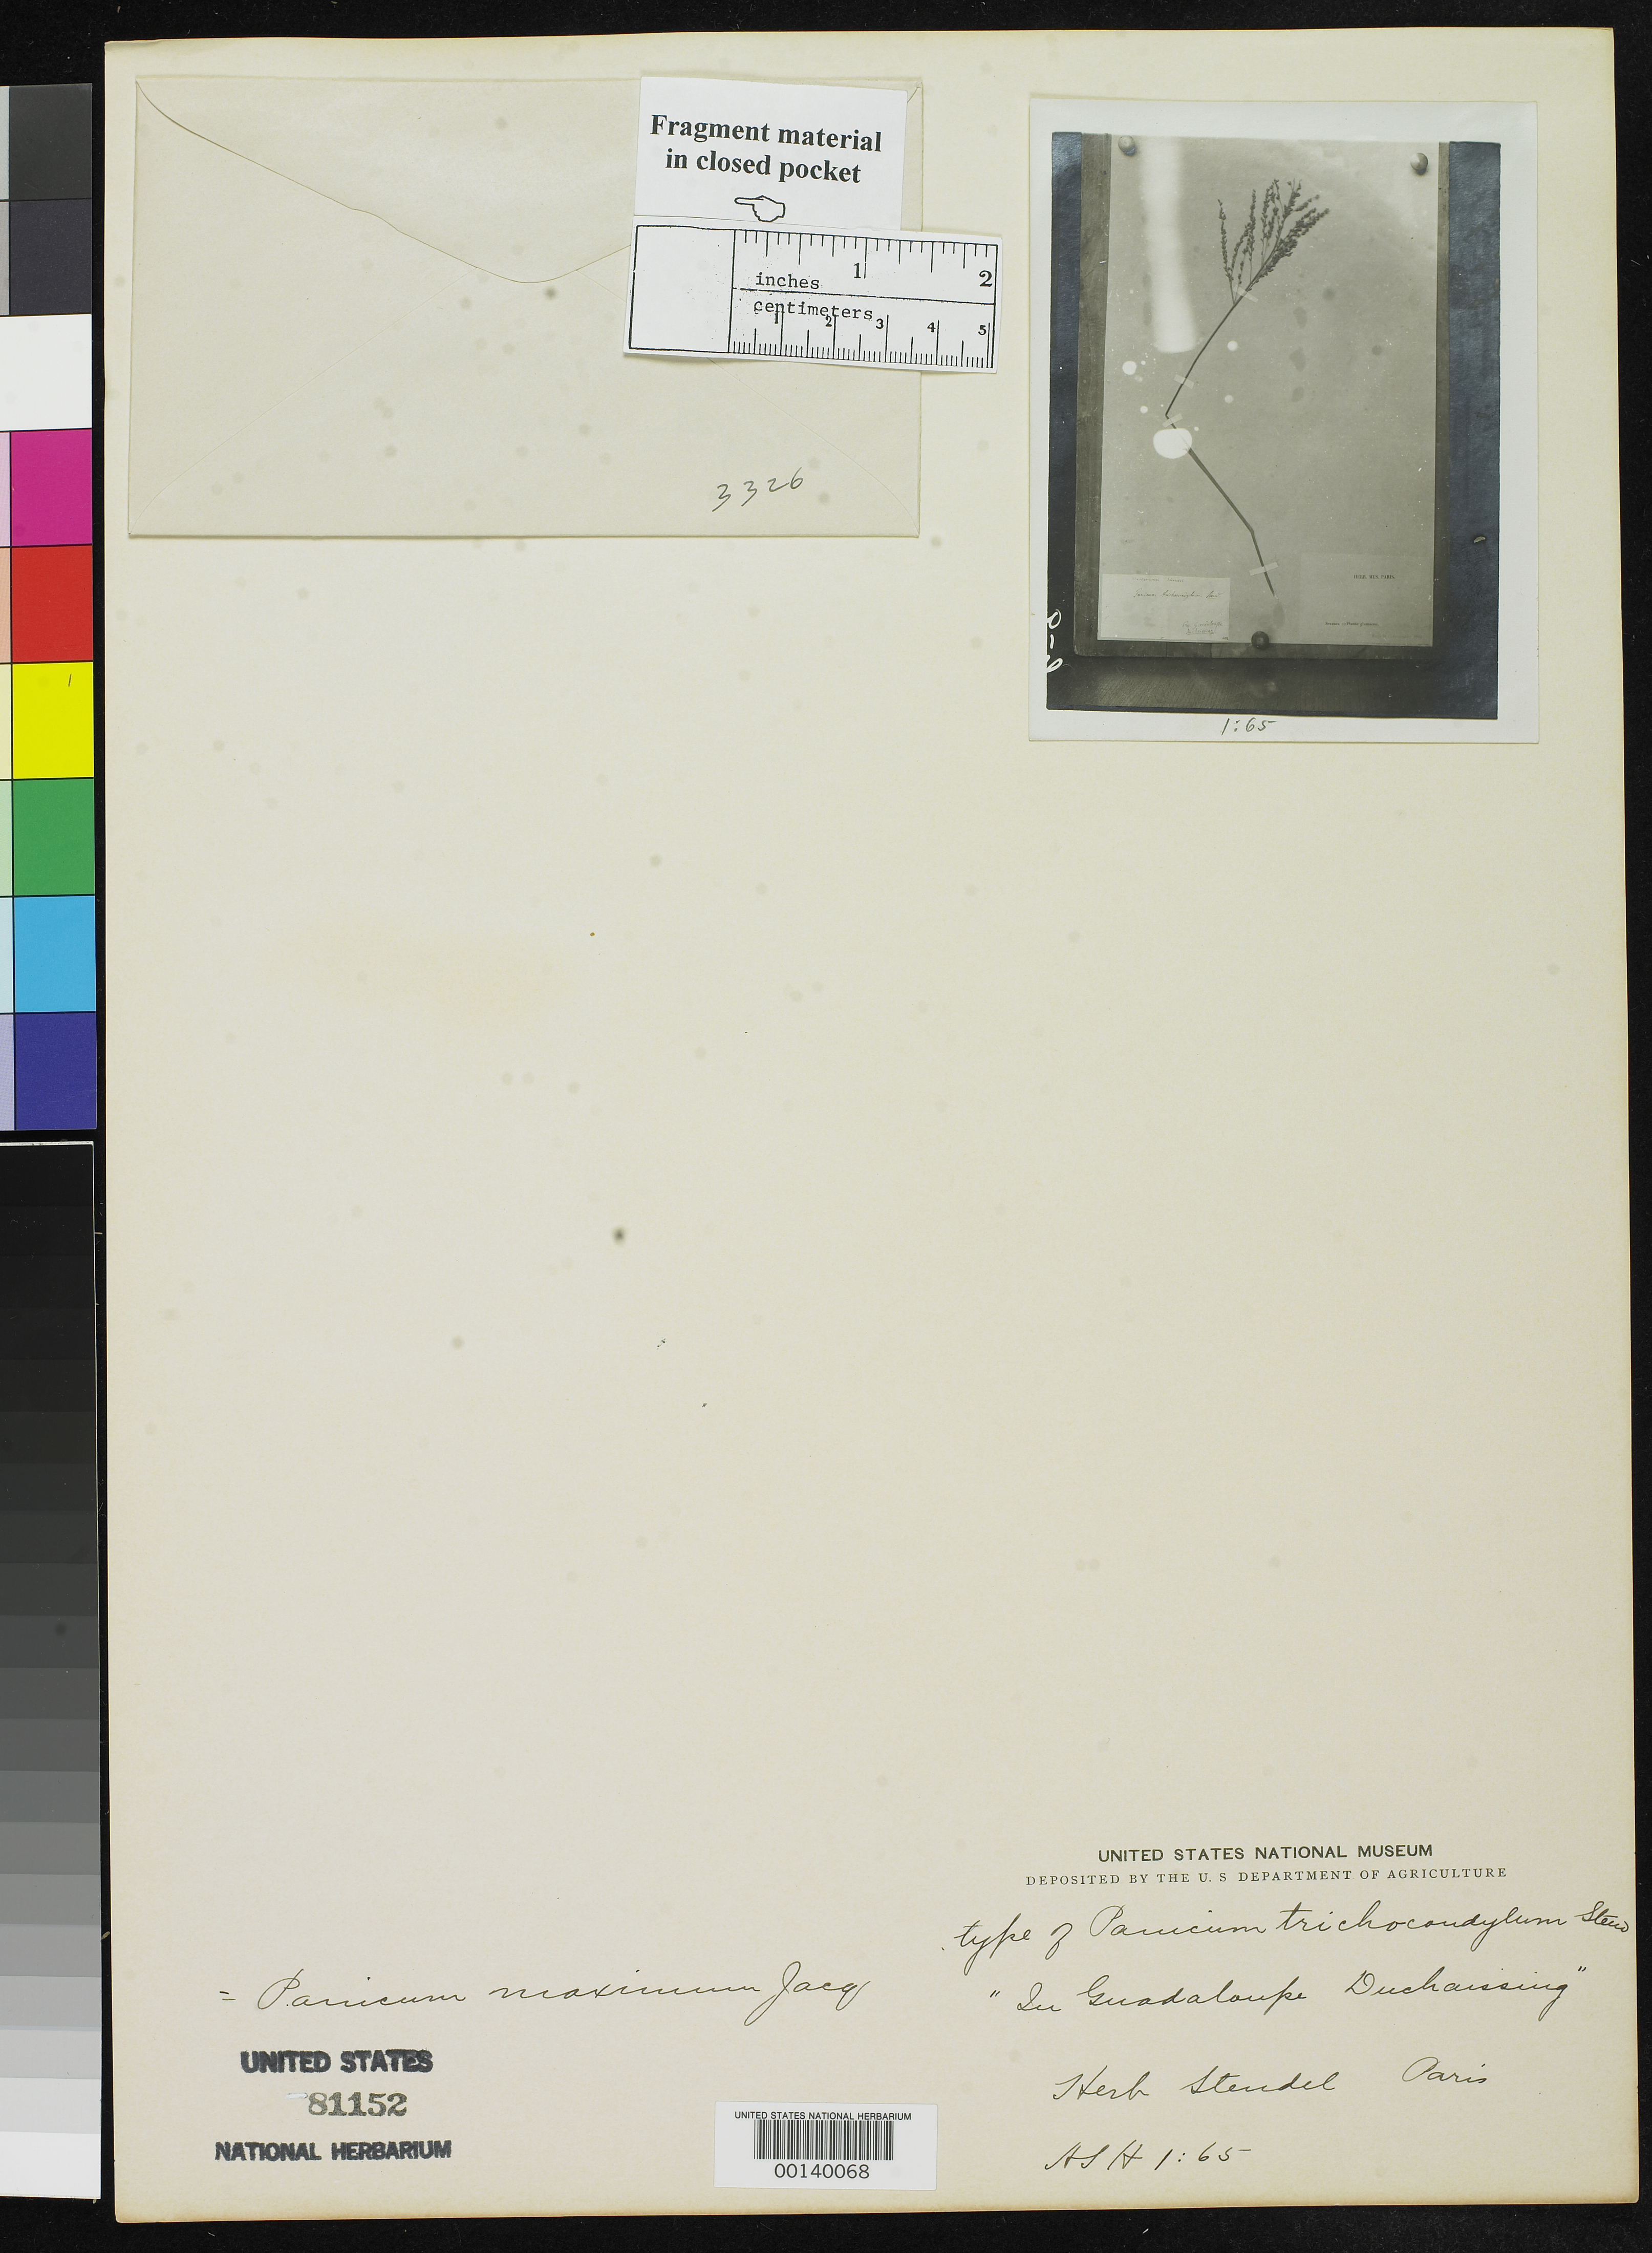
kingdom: Plantae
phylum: Tracheophyta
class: Liliopsida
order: Poales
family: Poaceae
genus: Panicum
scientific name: Panicum trichocondylum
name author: Steud.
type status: Type Fragment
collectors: É. P. Duchasssaing de Fontbressin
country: Guadeloupe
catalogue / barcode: US 81152